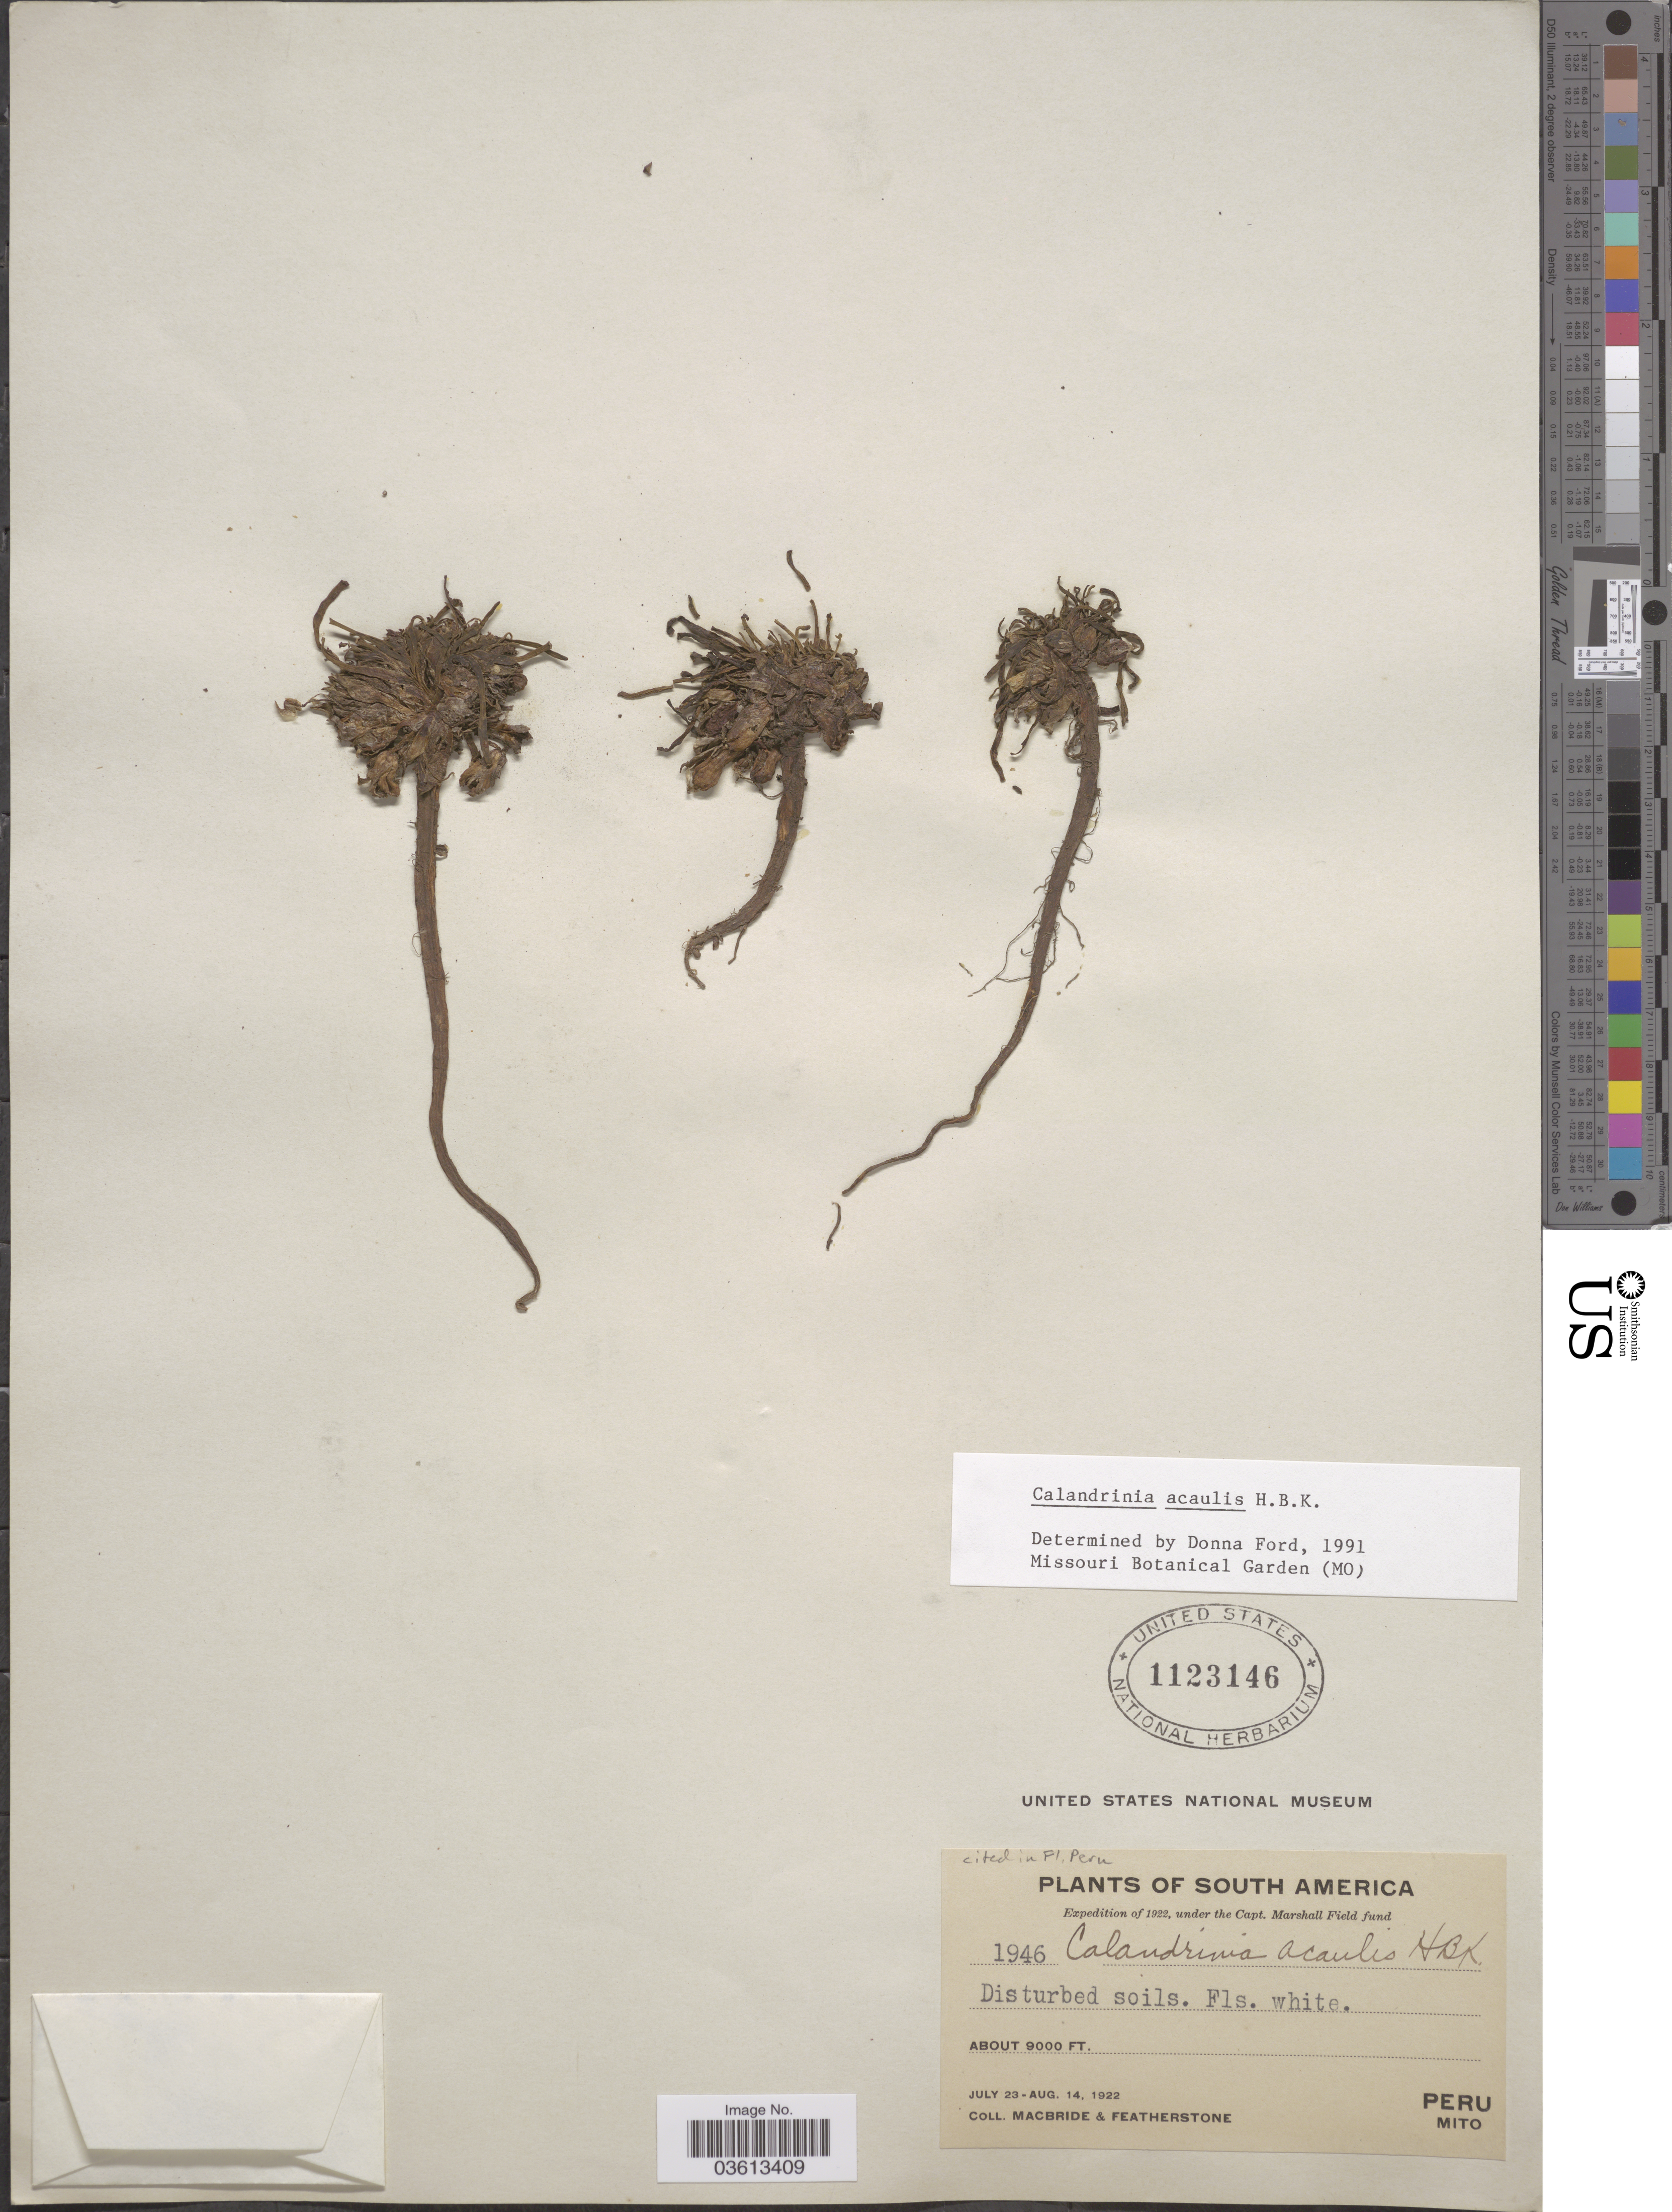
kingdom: Plantae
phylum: Tracheophyta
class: Magnoliopsida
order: Caryophyllales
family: Montiaceae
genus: Calandrinia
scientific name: Calandrinia acaulis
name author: Kunth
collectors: Macbride, -- & -. Featherstone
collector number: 1946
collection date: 1922-07-23/1922-08-14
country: Peru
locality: Mito.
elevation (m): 2743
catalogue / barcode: US 1123146